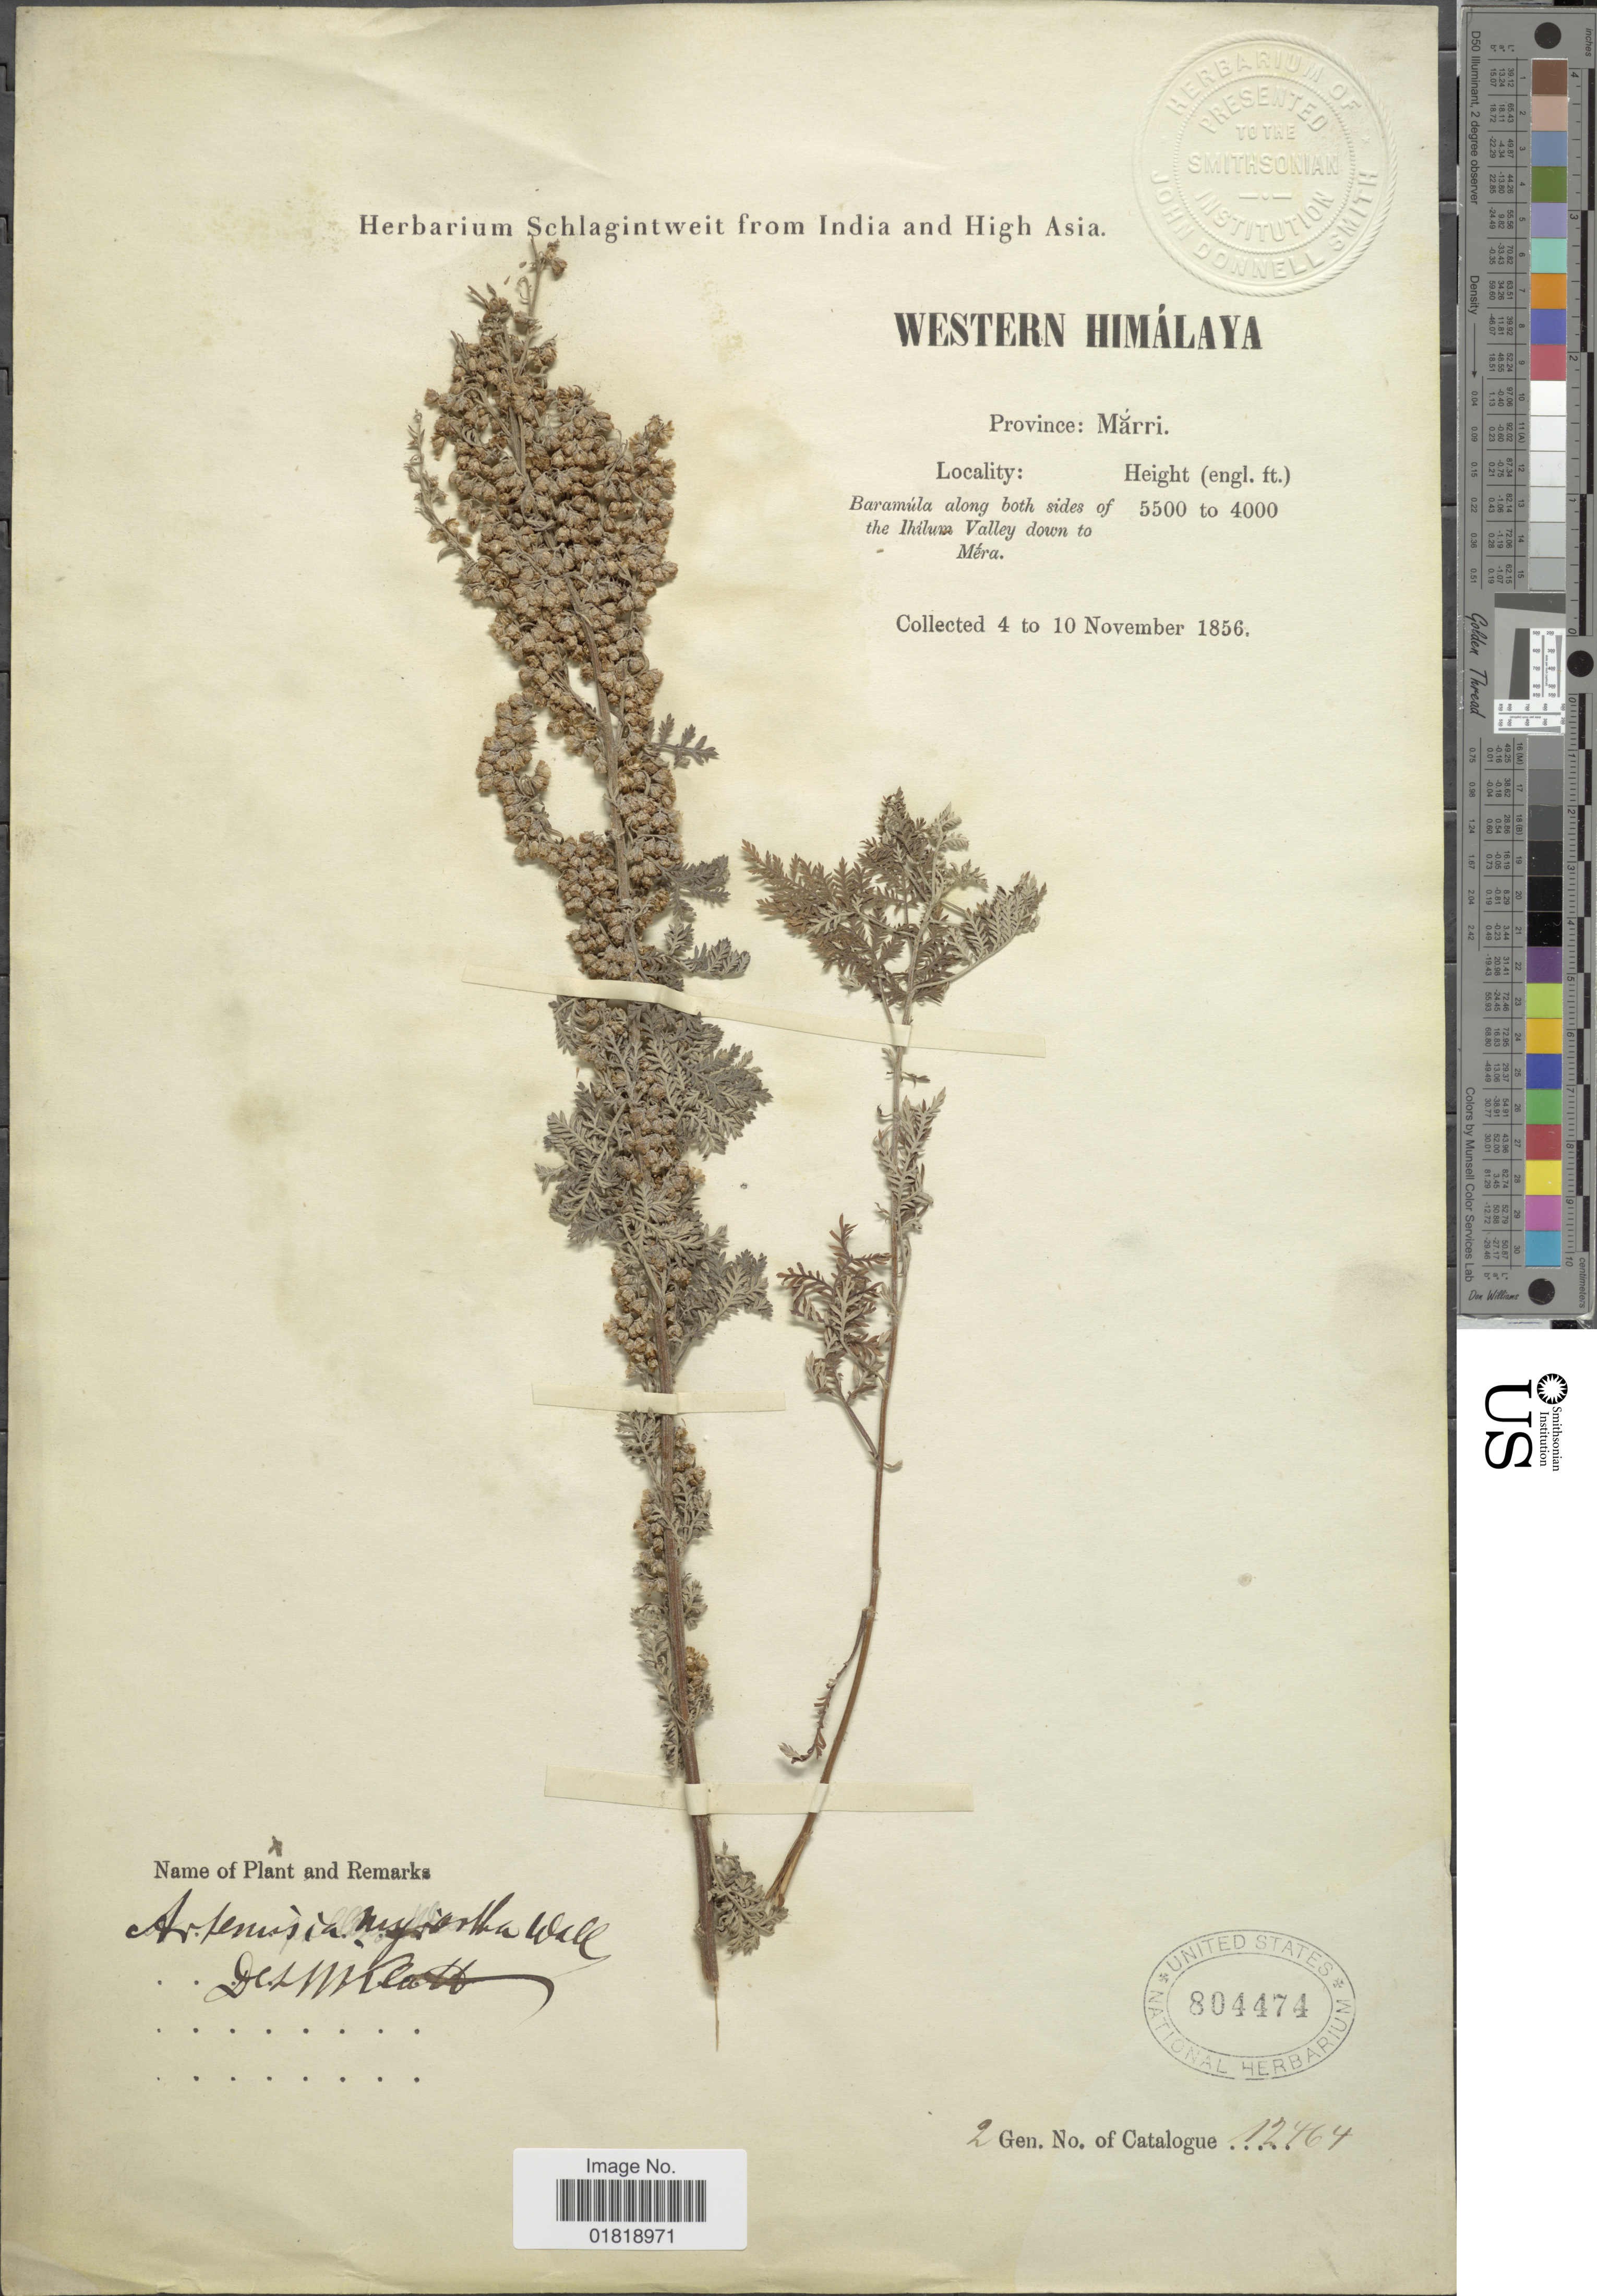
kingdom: Plantae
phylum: Tracheophyta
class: Magnoliopsida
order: Asterales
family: Asteraceae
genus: Artemisia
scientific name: Artemisia myriantha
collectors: ex herb. Schlagintweit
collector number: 12464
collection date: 1856-11-04/1856-11-10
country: China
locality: Western Himálaya, Province: Marri, Baramúla along both sides of the Ihílum Valley down to Méra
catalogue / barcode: US 804474